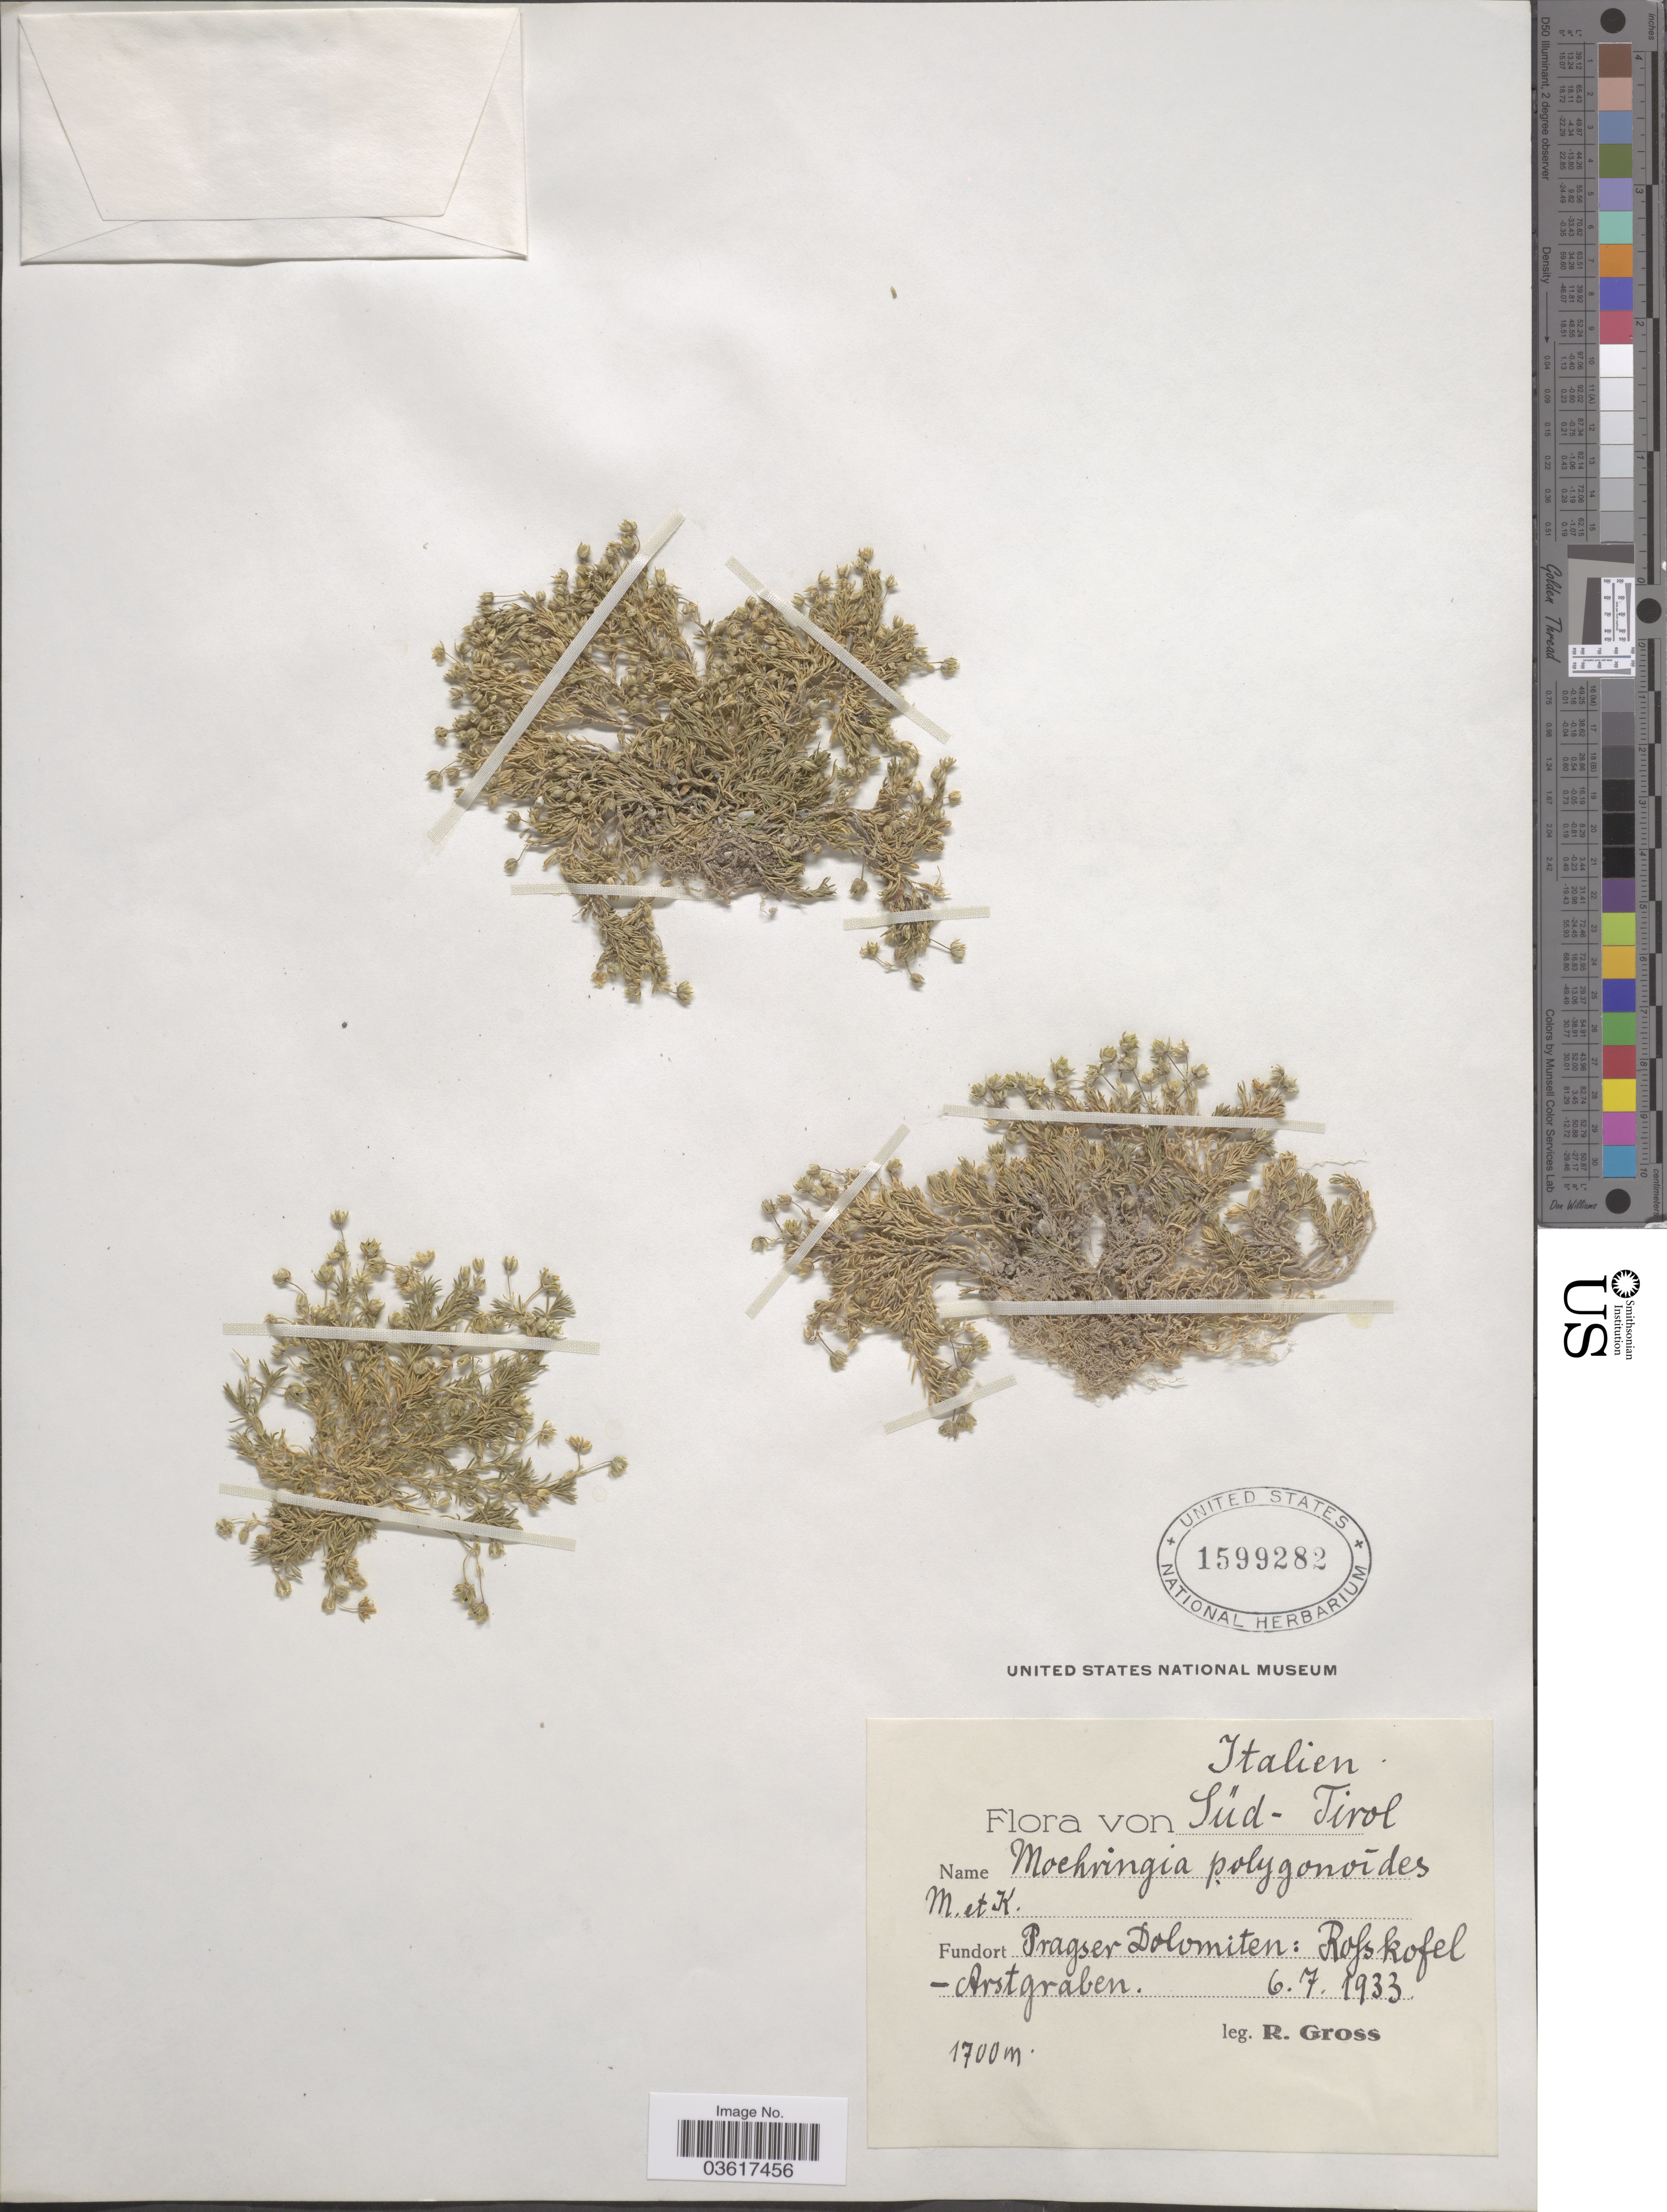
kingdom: Plantae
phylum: Tracheophyta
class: Magnoliopsida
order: Caryophyllales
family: Caryophyllaceae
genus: Moehringia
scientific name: Moehringia polygonoides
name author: (Wulfen) Mert. & W.D.J. Koch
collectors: R. Gross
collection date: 1933-07-06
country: Italy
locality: Süd-Tirol. Fundort Pragser Dolomiten: Rofskofel-Arstgraben.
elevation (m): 1700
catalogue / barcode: US 1599282